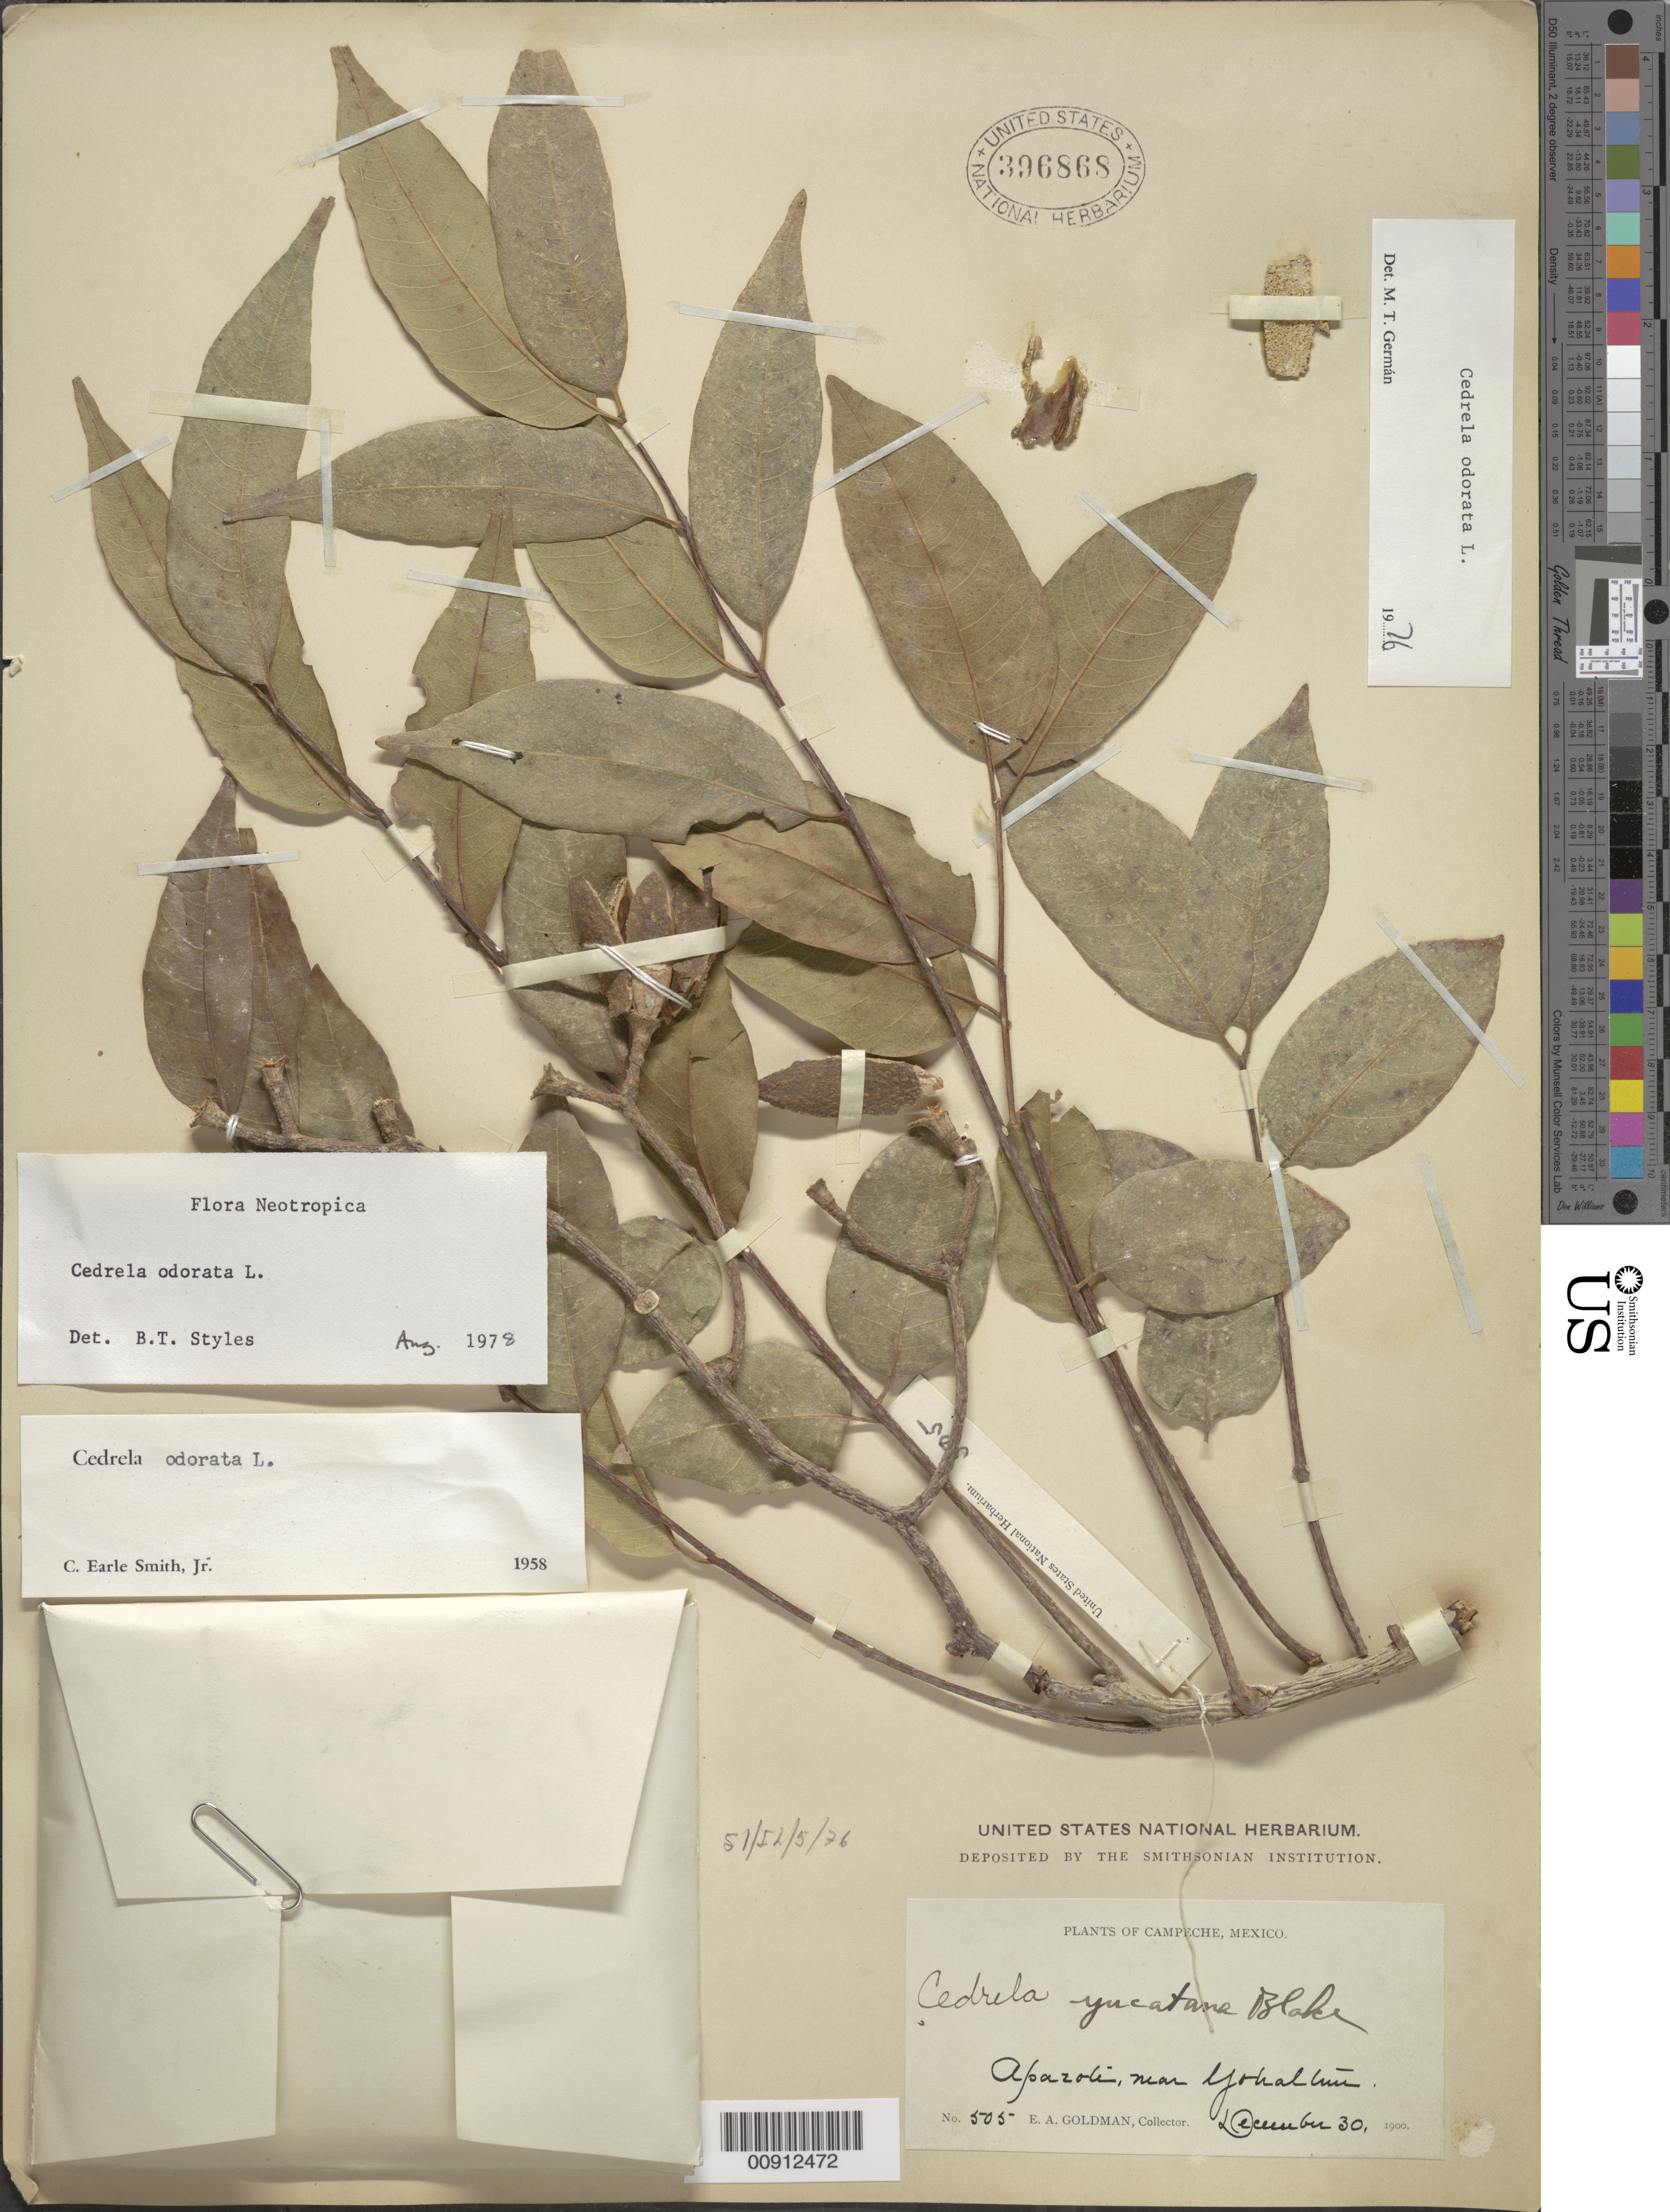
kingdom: Plantae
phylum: Tracheophyta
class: Magnoliopsida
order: Sapindales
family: Meliaceae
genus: Cedrela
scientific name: Cedrela odorata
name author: L.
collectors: E. A. Goldman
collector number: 505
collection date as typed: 30 Dec 1900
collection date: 1900-12-30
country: Mexico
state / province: Campeche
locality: Apazote, near Yohaltum, Campeche.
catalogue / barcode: US 396868